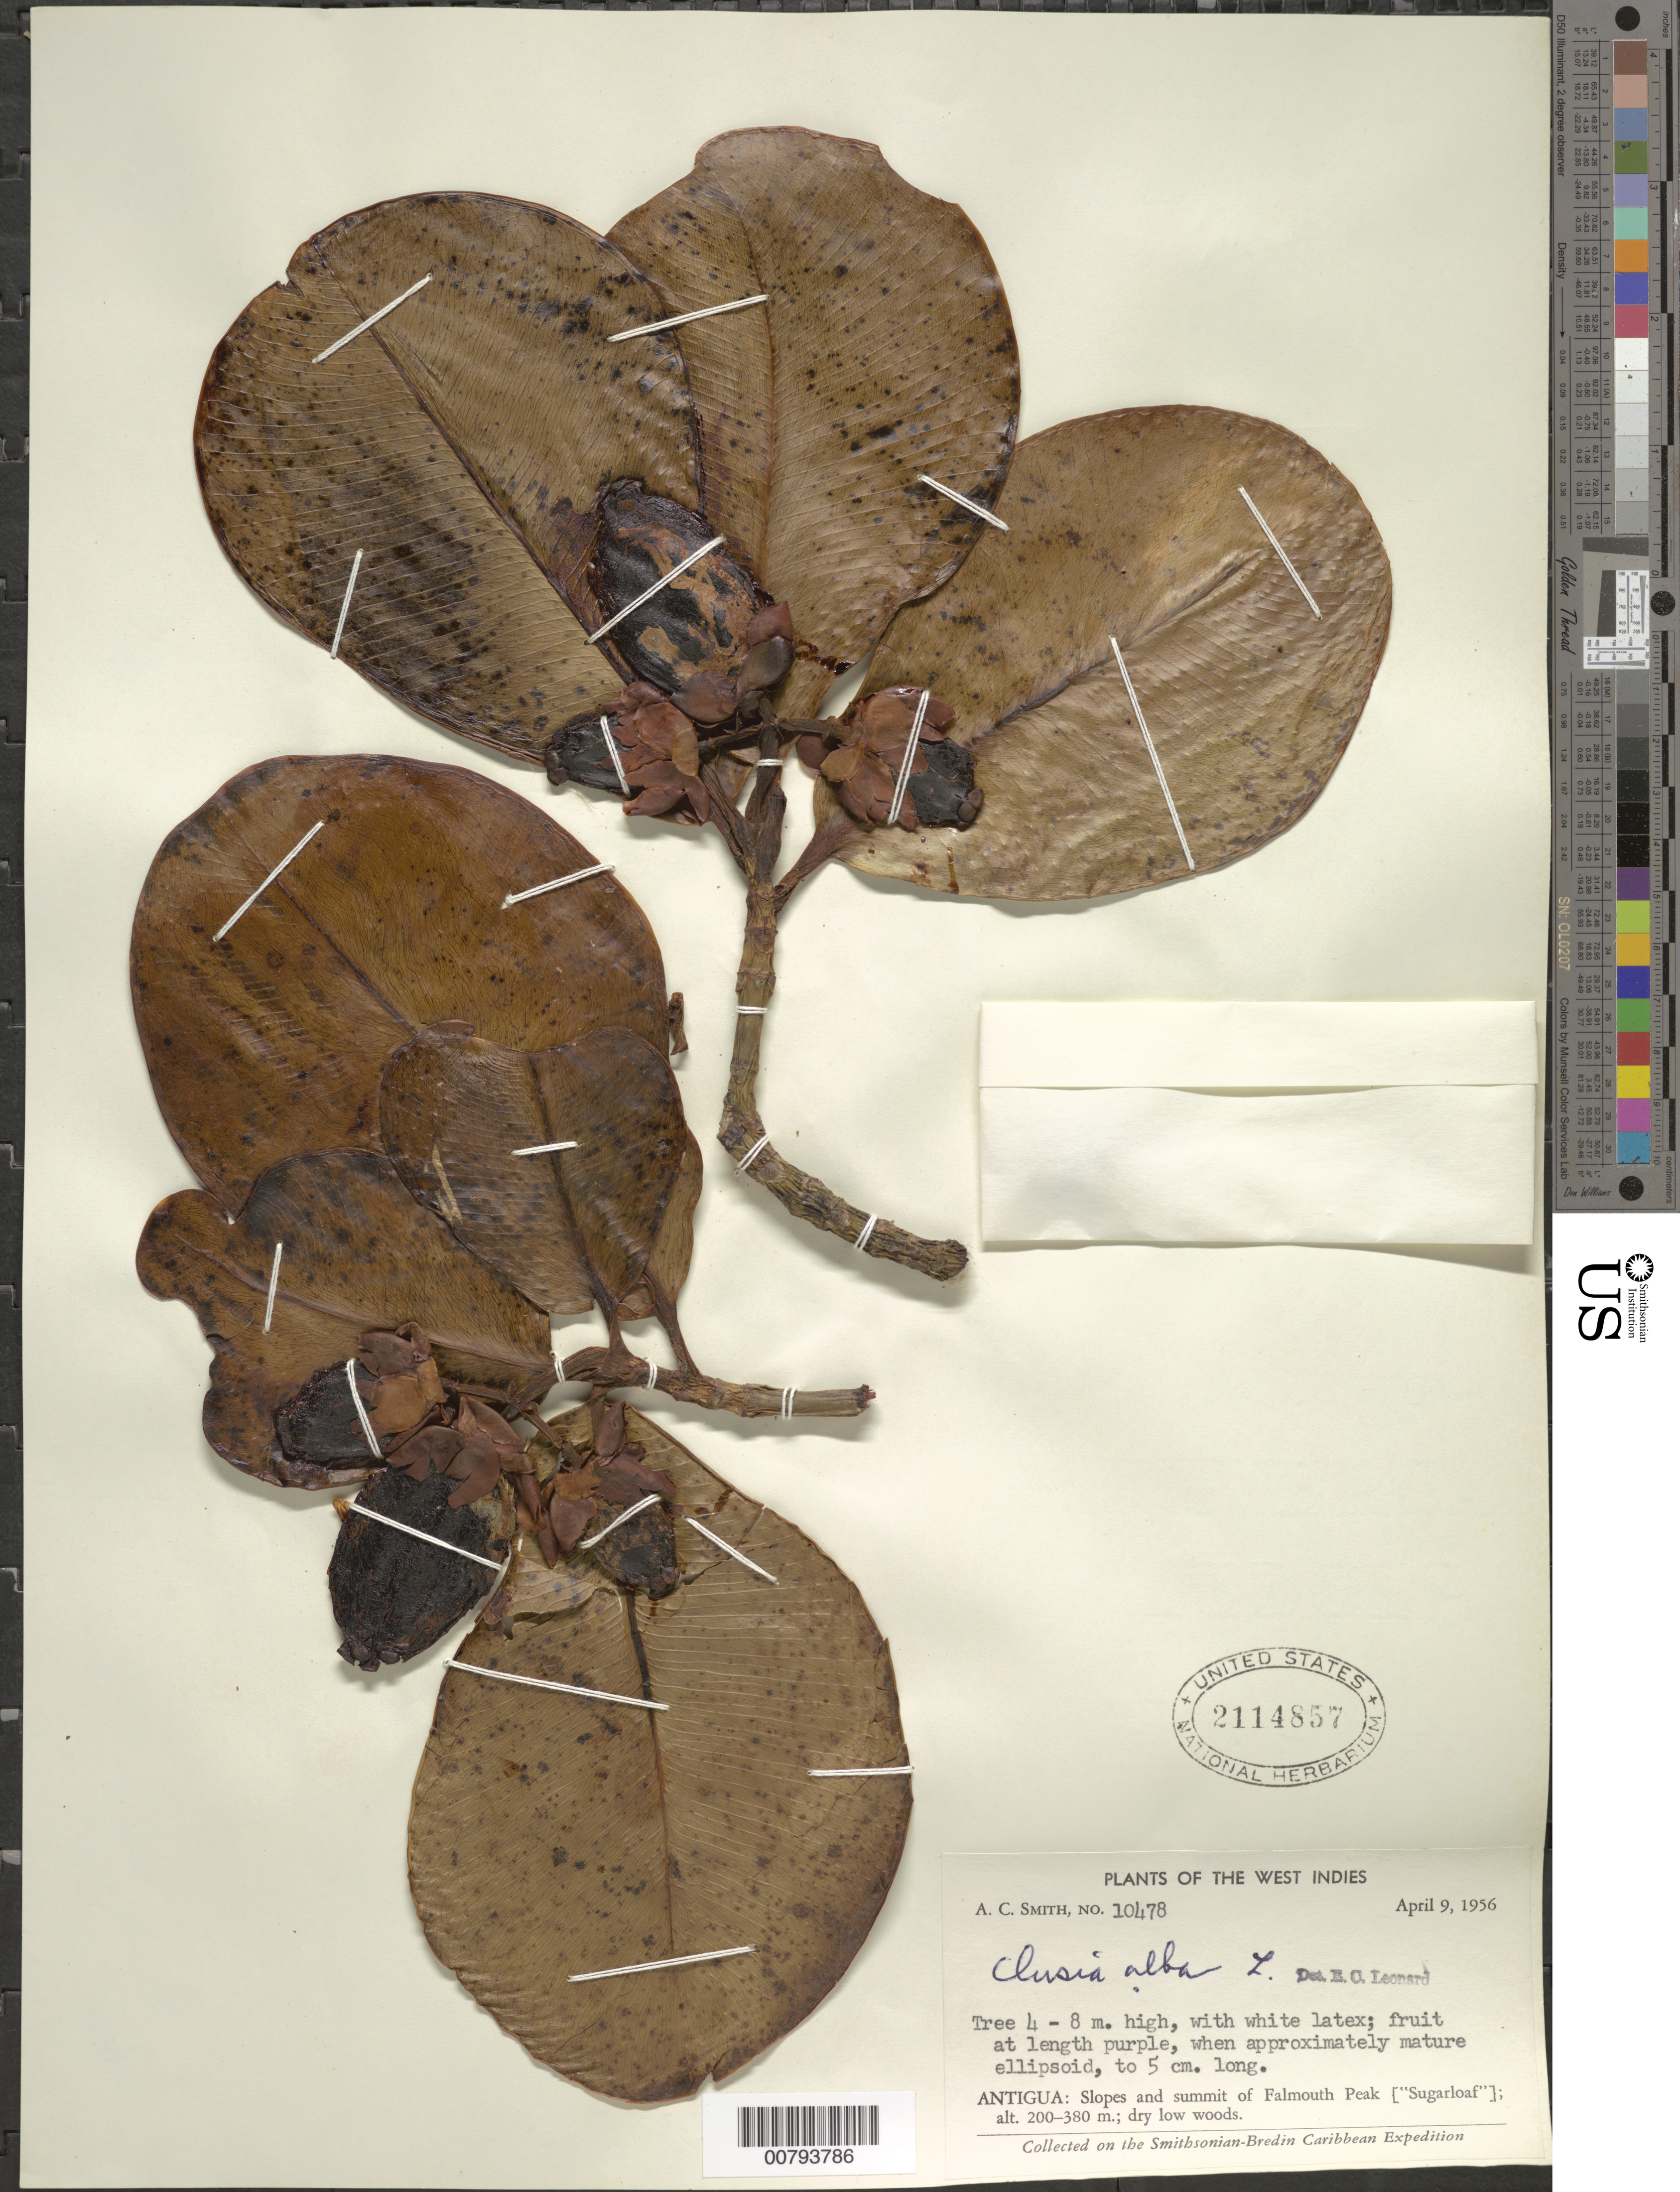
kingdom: Plantae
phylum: Tracheophyta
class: Magnoliopsida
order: Malpighiales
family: Clusiaceae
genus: Clusia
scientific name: Clusia major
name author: L.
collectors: A. C. Smith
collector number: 10478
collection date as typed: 09 Apr 1956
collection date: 1956-04-09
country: Antigua and Barbuda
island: Antigua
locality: Slopes and summit of Falmouth Peak ("Sugarloaf")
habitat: Dry low woods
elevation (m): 200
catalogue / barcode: US 2114857